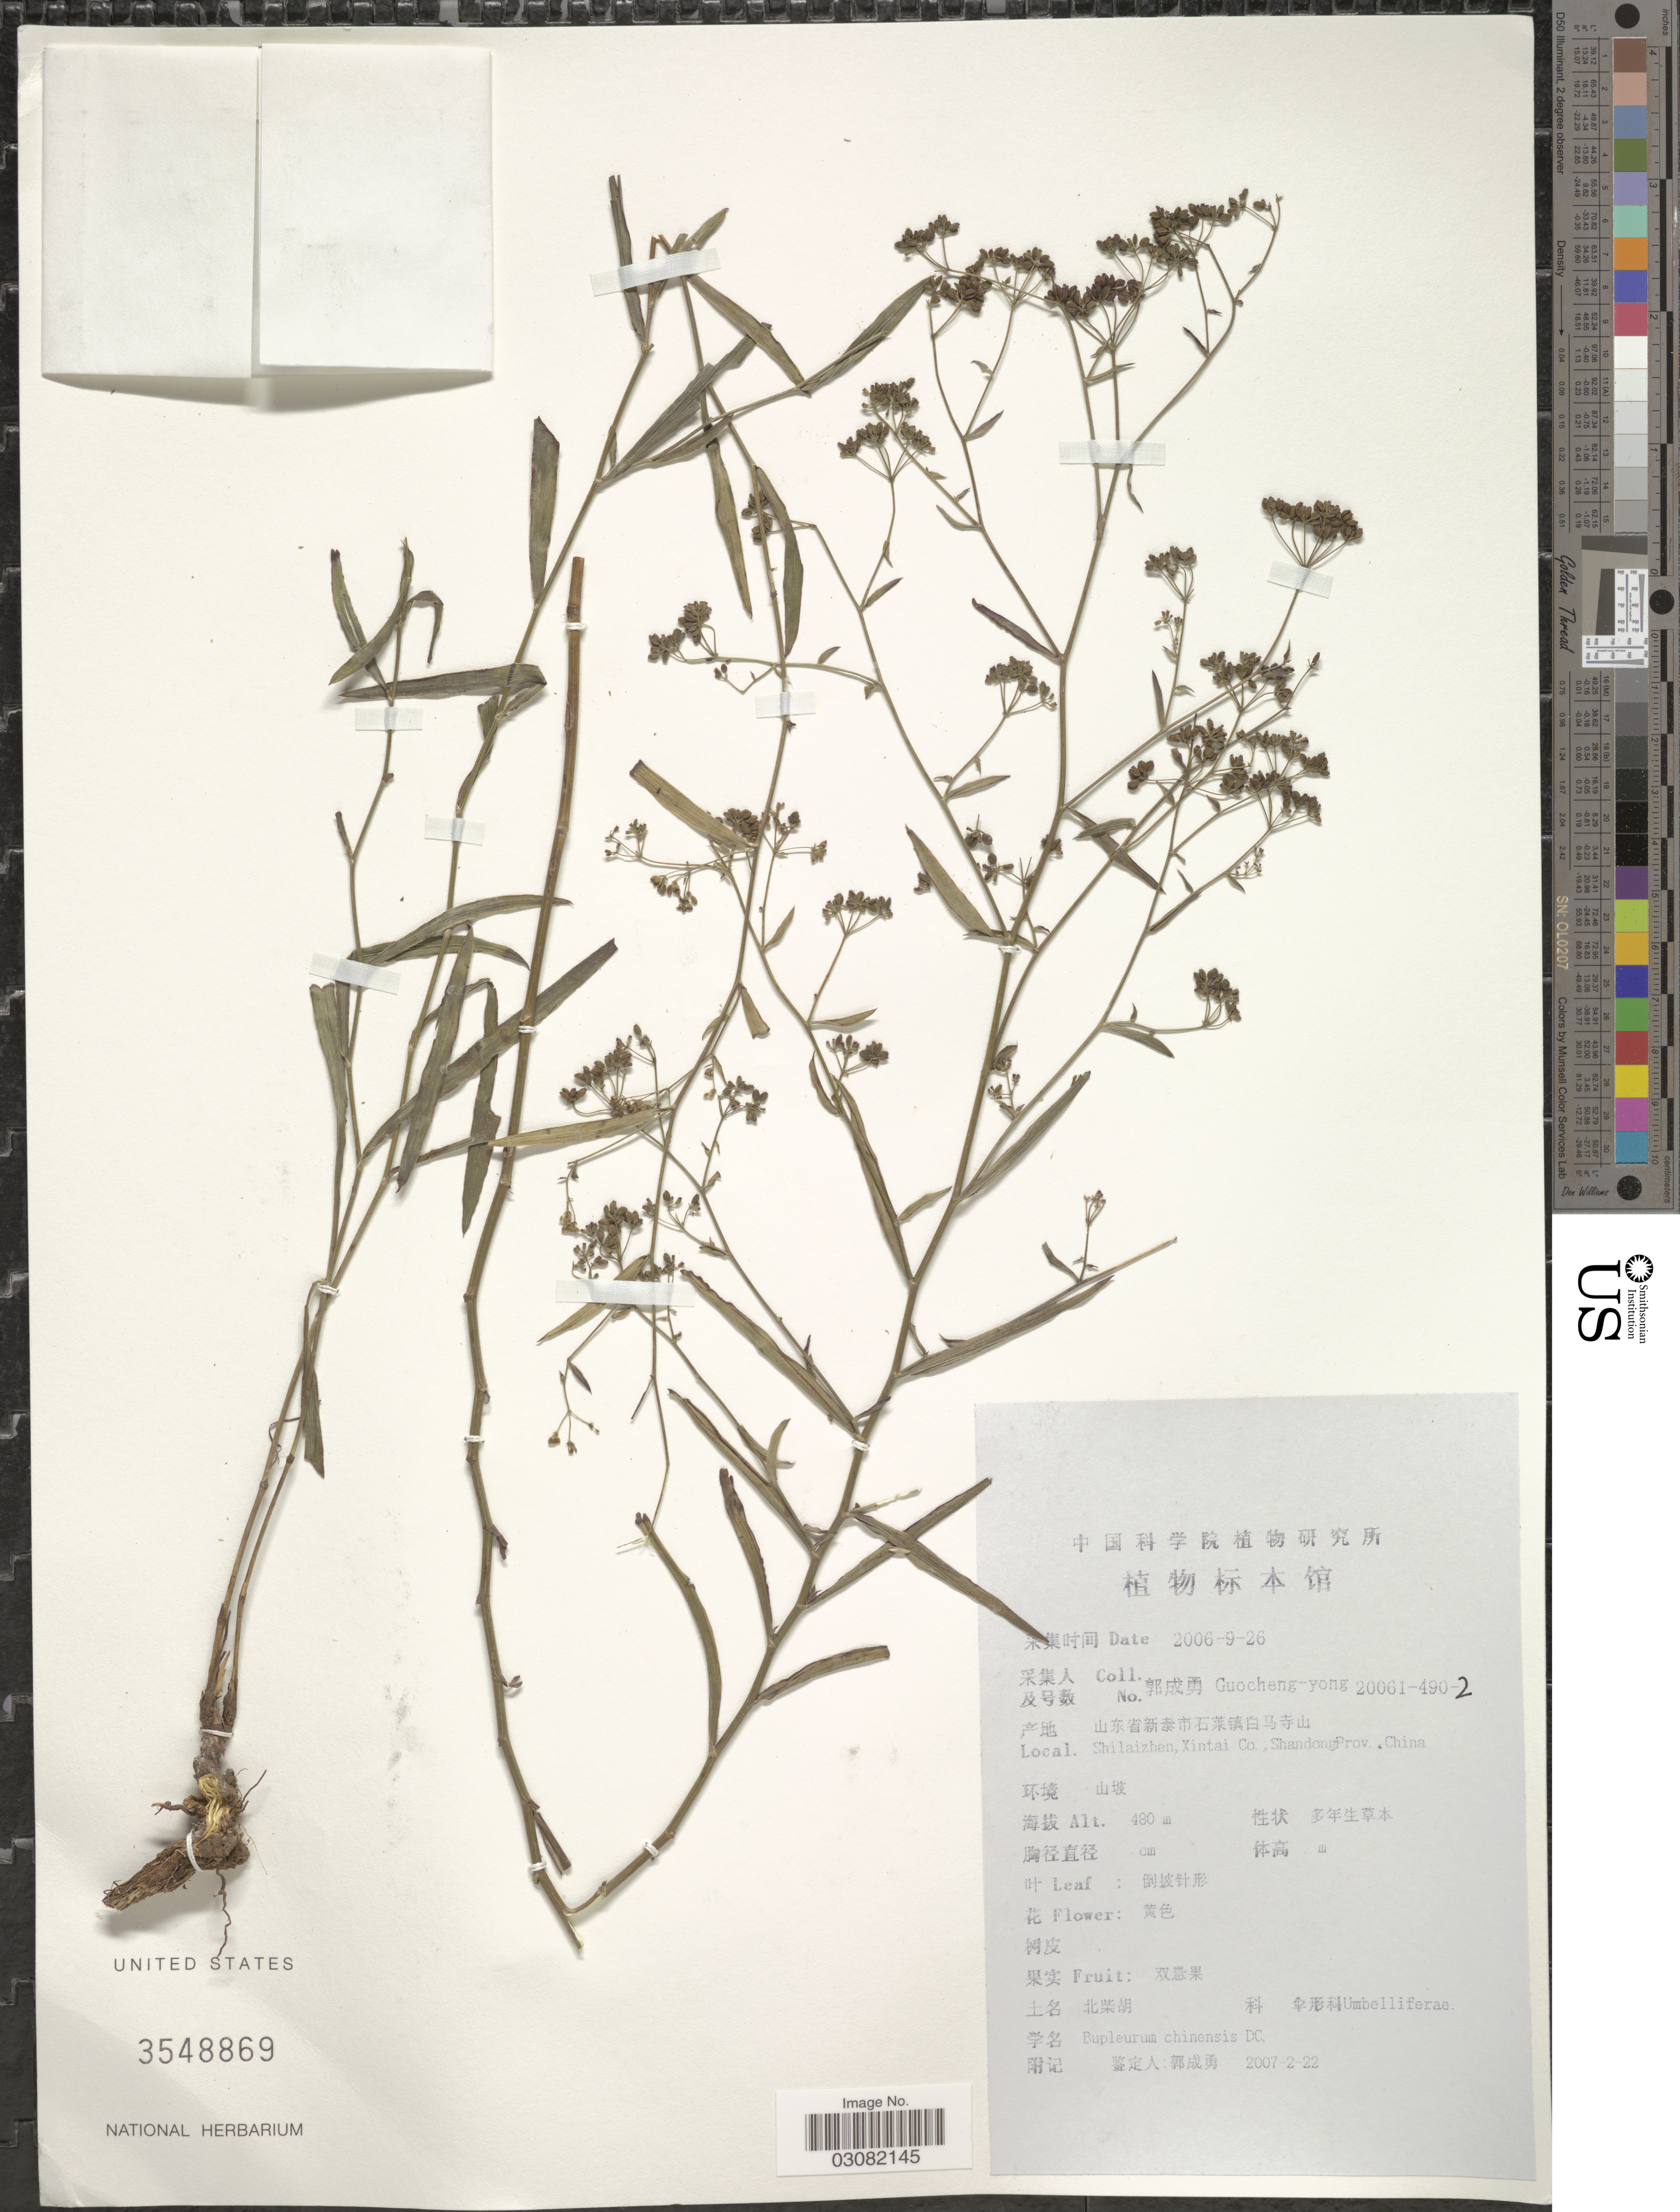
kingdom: Plantae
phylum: Tracheophyta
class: Magnoliopsida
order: Apiales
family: Apiaceae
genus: Bupleurum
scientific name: Bupleurum chinense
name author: DC.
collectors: Guo cheng-yong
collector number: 20061-490-2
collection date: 2006-09-26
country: China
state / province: Shandong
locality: Shilaizhen, Xintai Co., Shandong Prov.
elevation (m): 480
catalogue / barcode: US 3548869